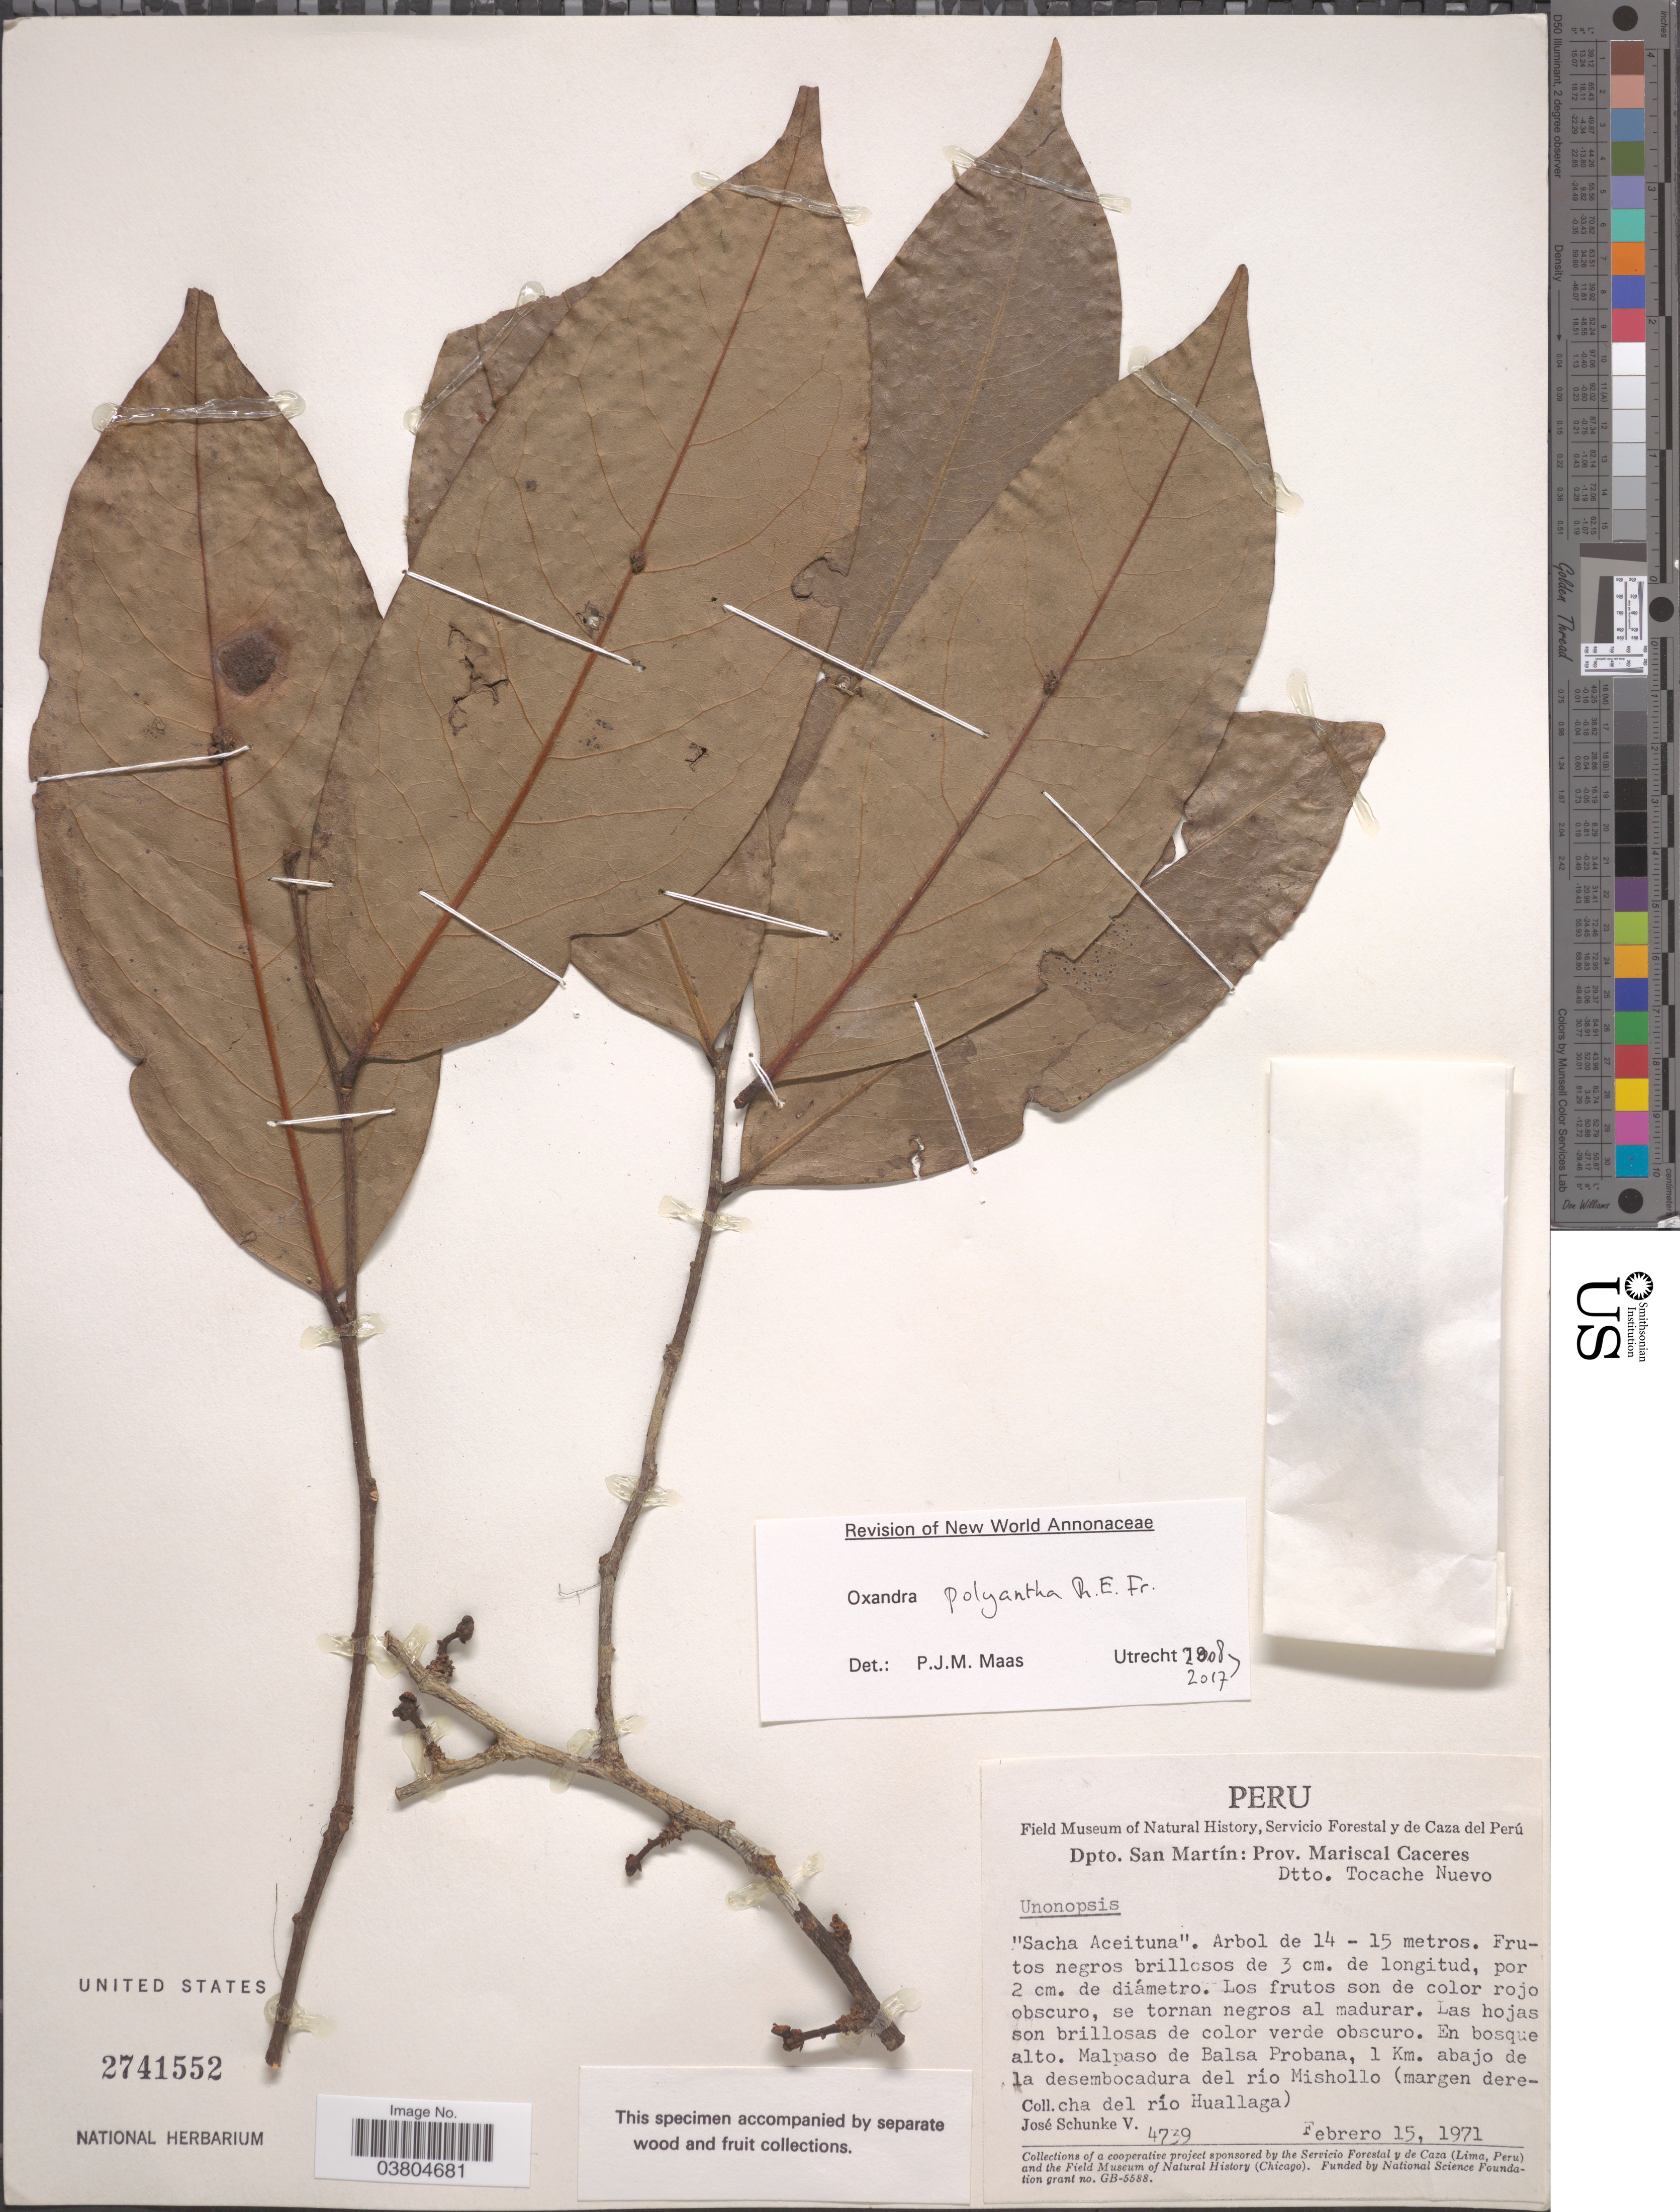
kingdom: Plantae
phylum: Tracheophyta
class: Magnoliopsida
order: Magnoliales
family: Annonaceae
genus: Oxandra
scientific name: Oxandra polyantha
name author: R.E. Fr.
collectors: J. Schunke Vigo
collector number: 4739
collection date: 1971-02-15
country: Peru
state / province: San Martín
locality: Dpto. San Martín: Prov. Mariscal Caceres. Dtto. Tocache Nuevo. En bosque alto. Malpaso de Balsa Probana, 1 Km. abajo de la desembocadura del río Mishollo (margen derecha del río Huallaga).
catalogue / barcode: US 2741552